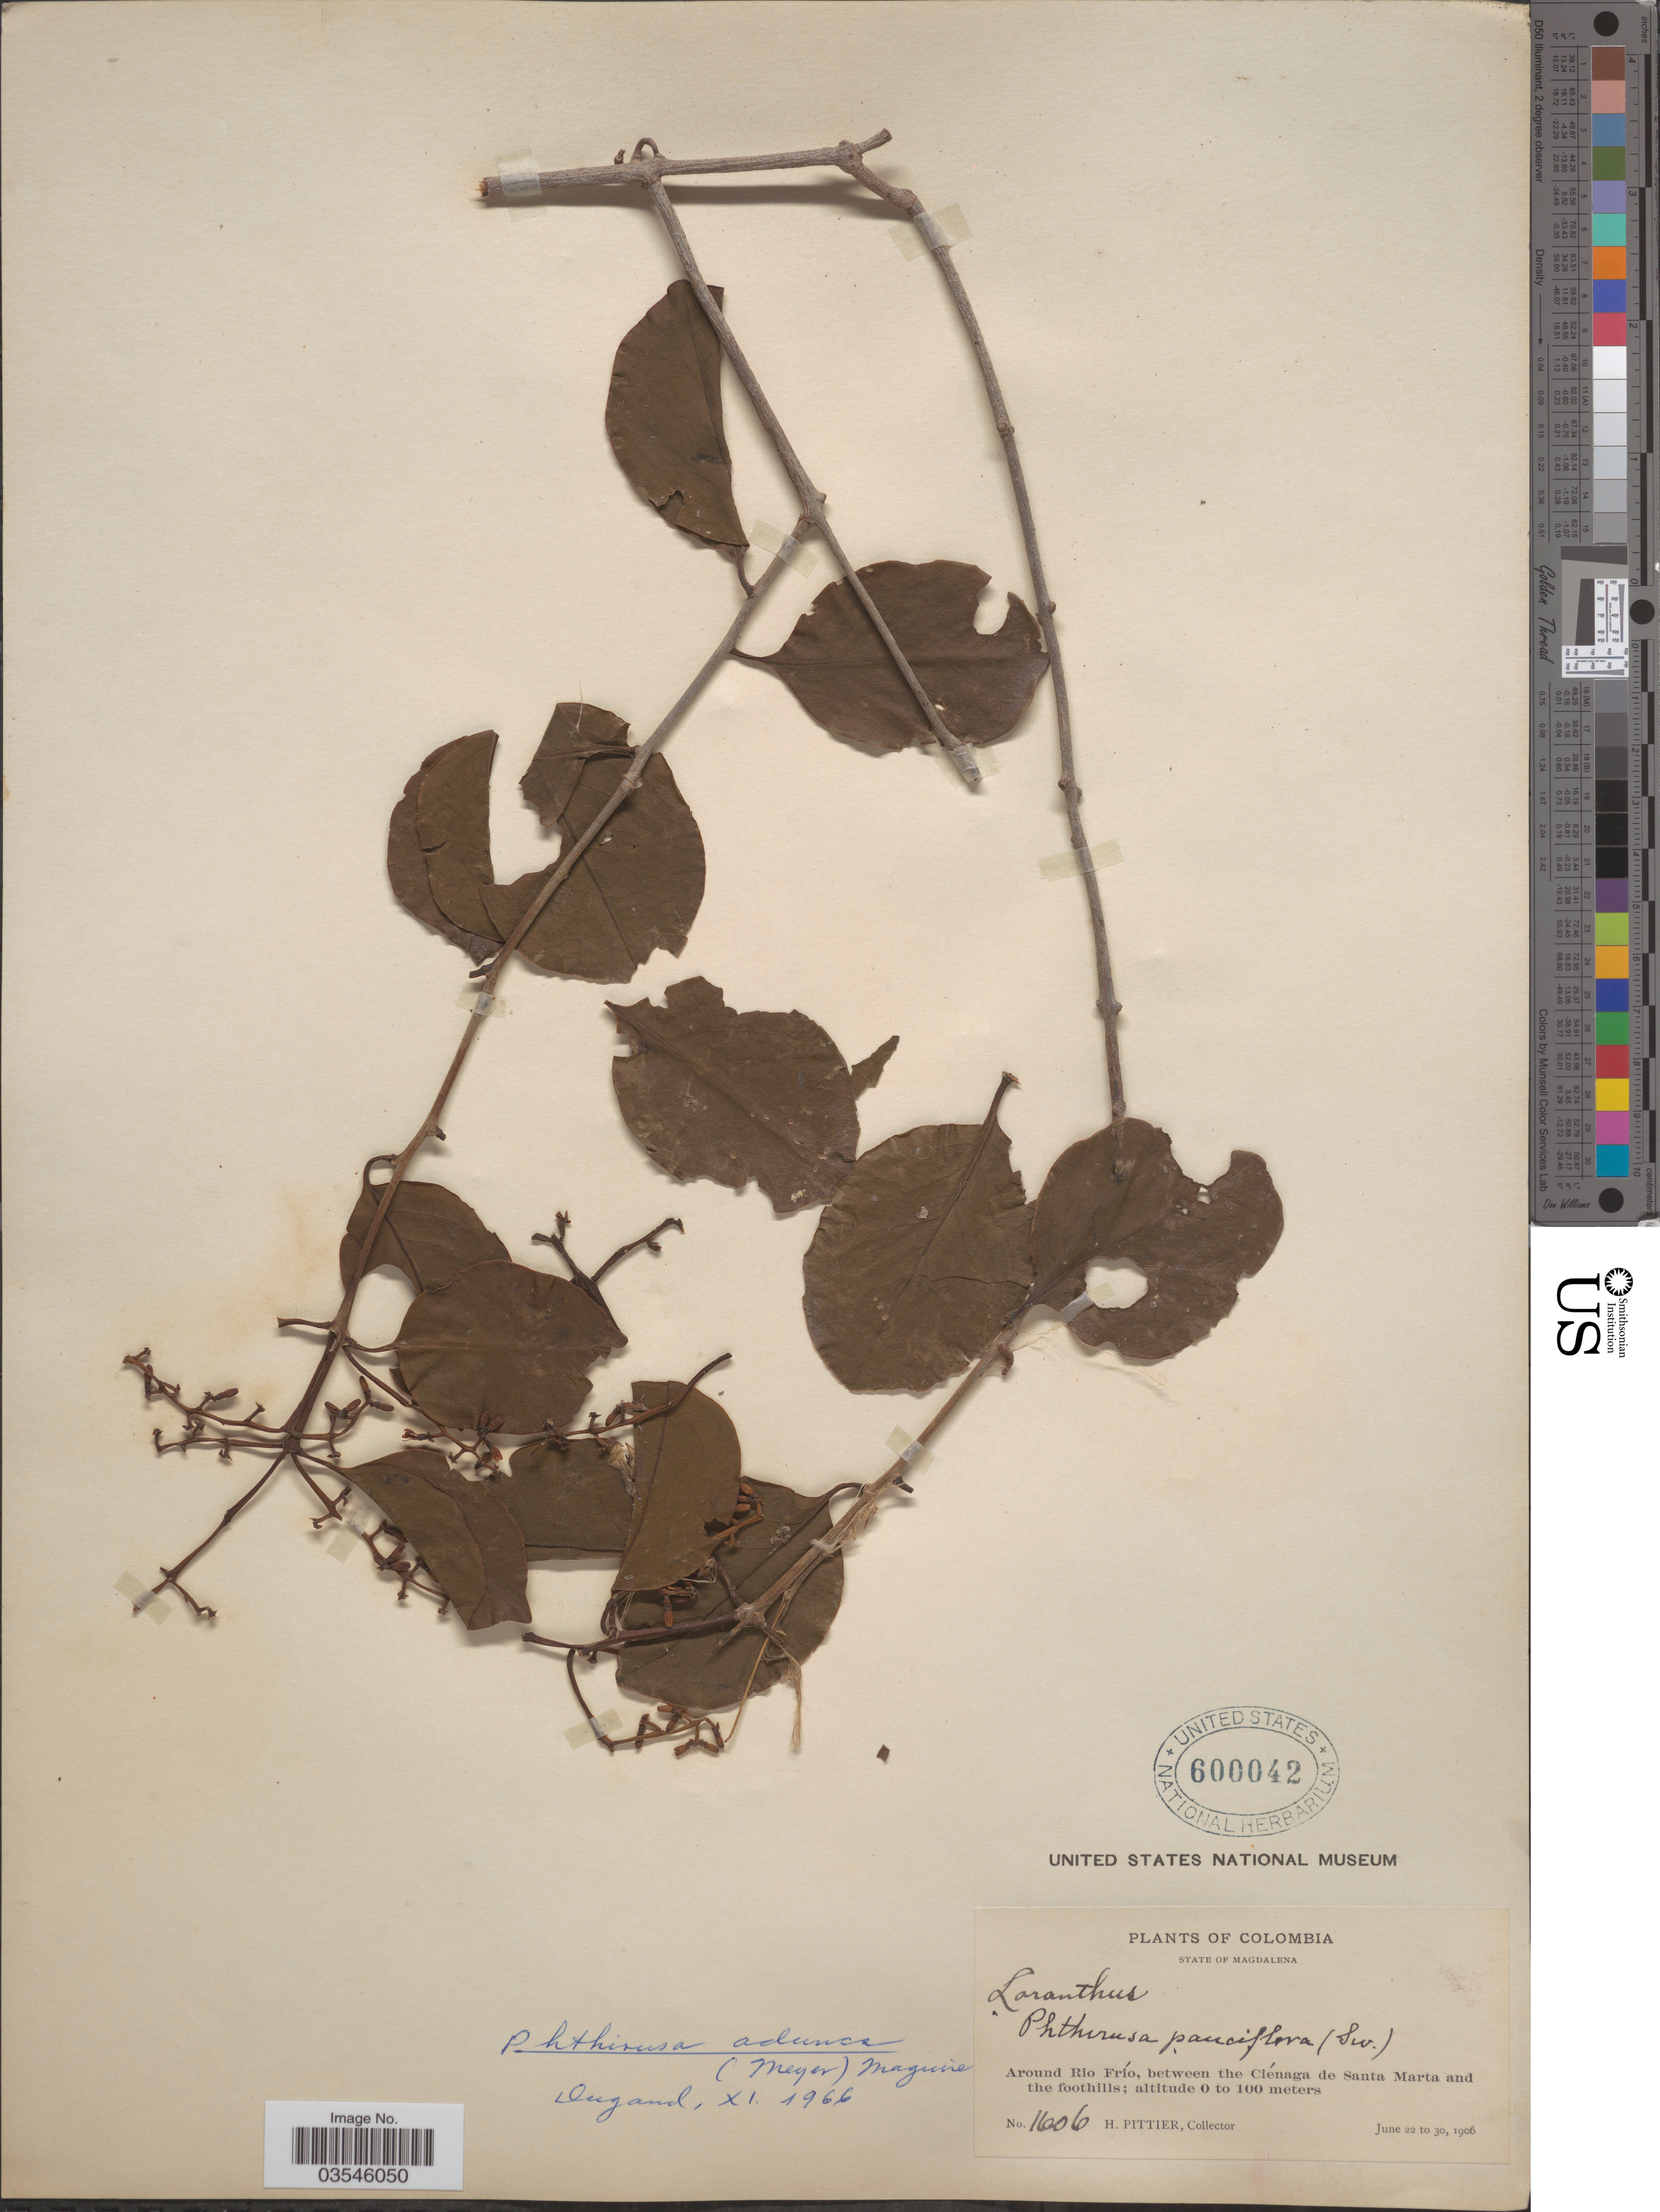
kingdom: Plantae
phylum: Tracheophyta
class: Magnoliopsida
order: Santalales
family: Loranthaceae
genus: Phthirusa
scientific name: Phthirusa adunca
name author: (G. Mey.) Maguire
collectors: H. F. Pittier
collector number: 1606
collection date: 1906-06-22/1906-06-30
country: Colombia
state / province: Magdalena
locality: Around Rio Frío, between the Ciénaga de Santa Marta and the foothills.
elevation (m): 0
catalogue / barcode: US 600042